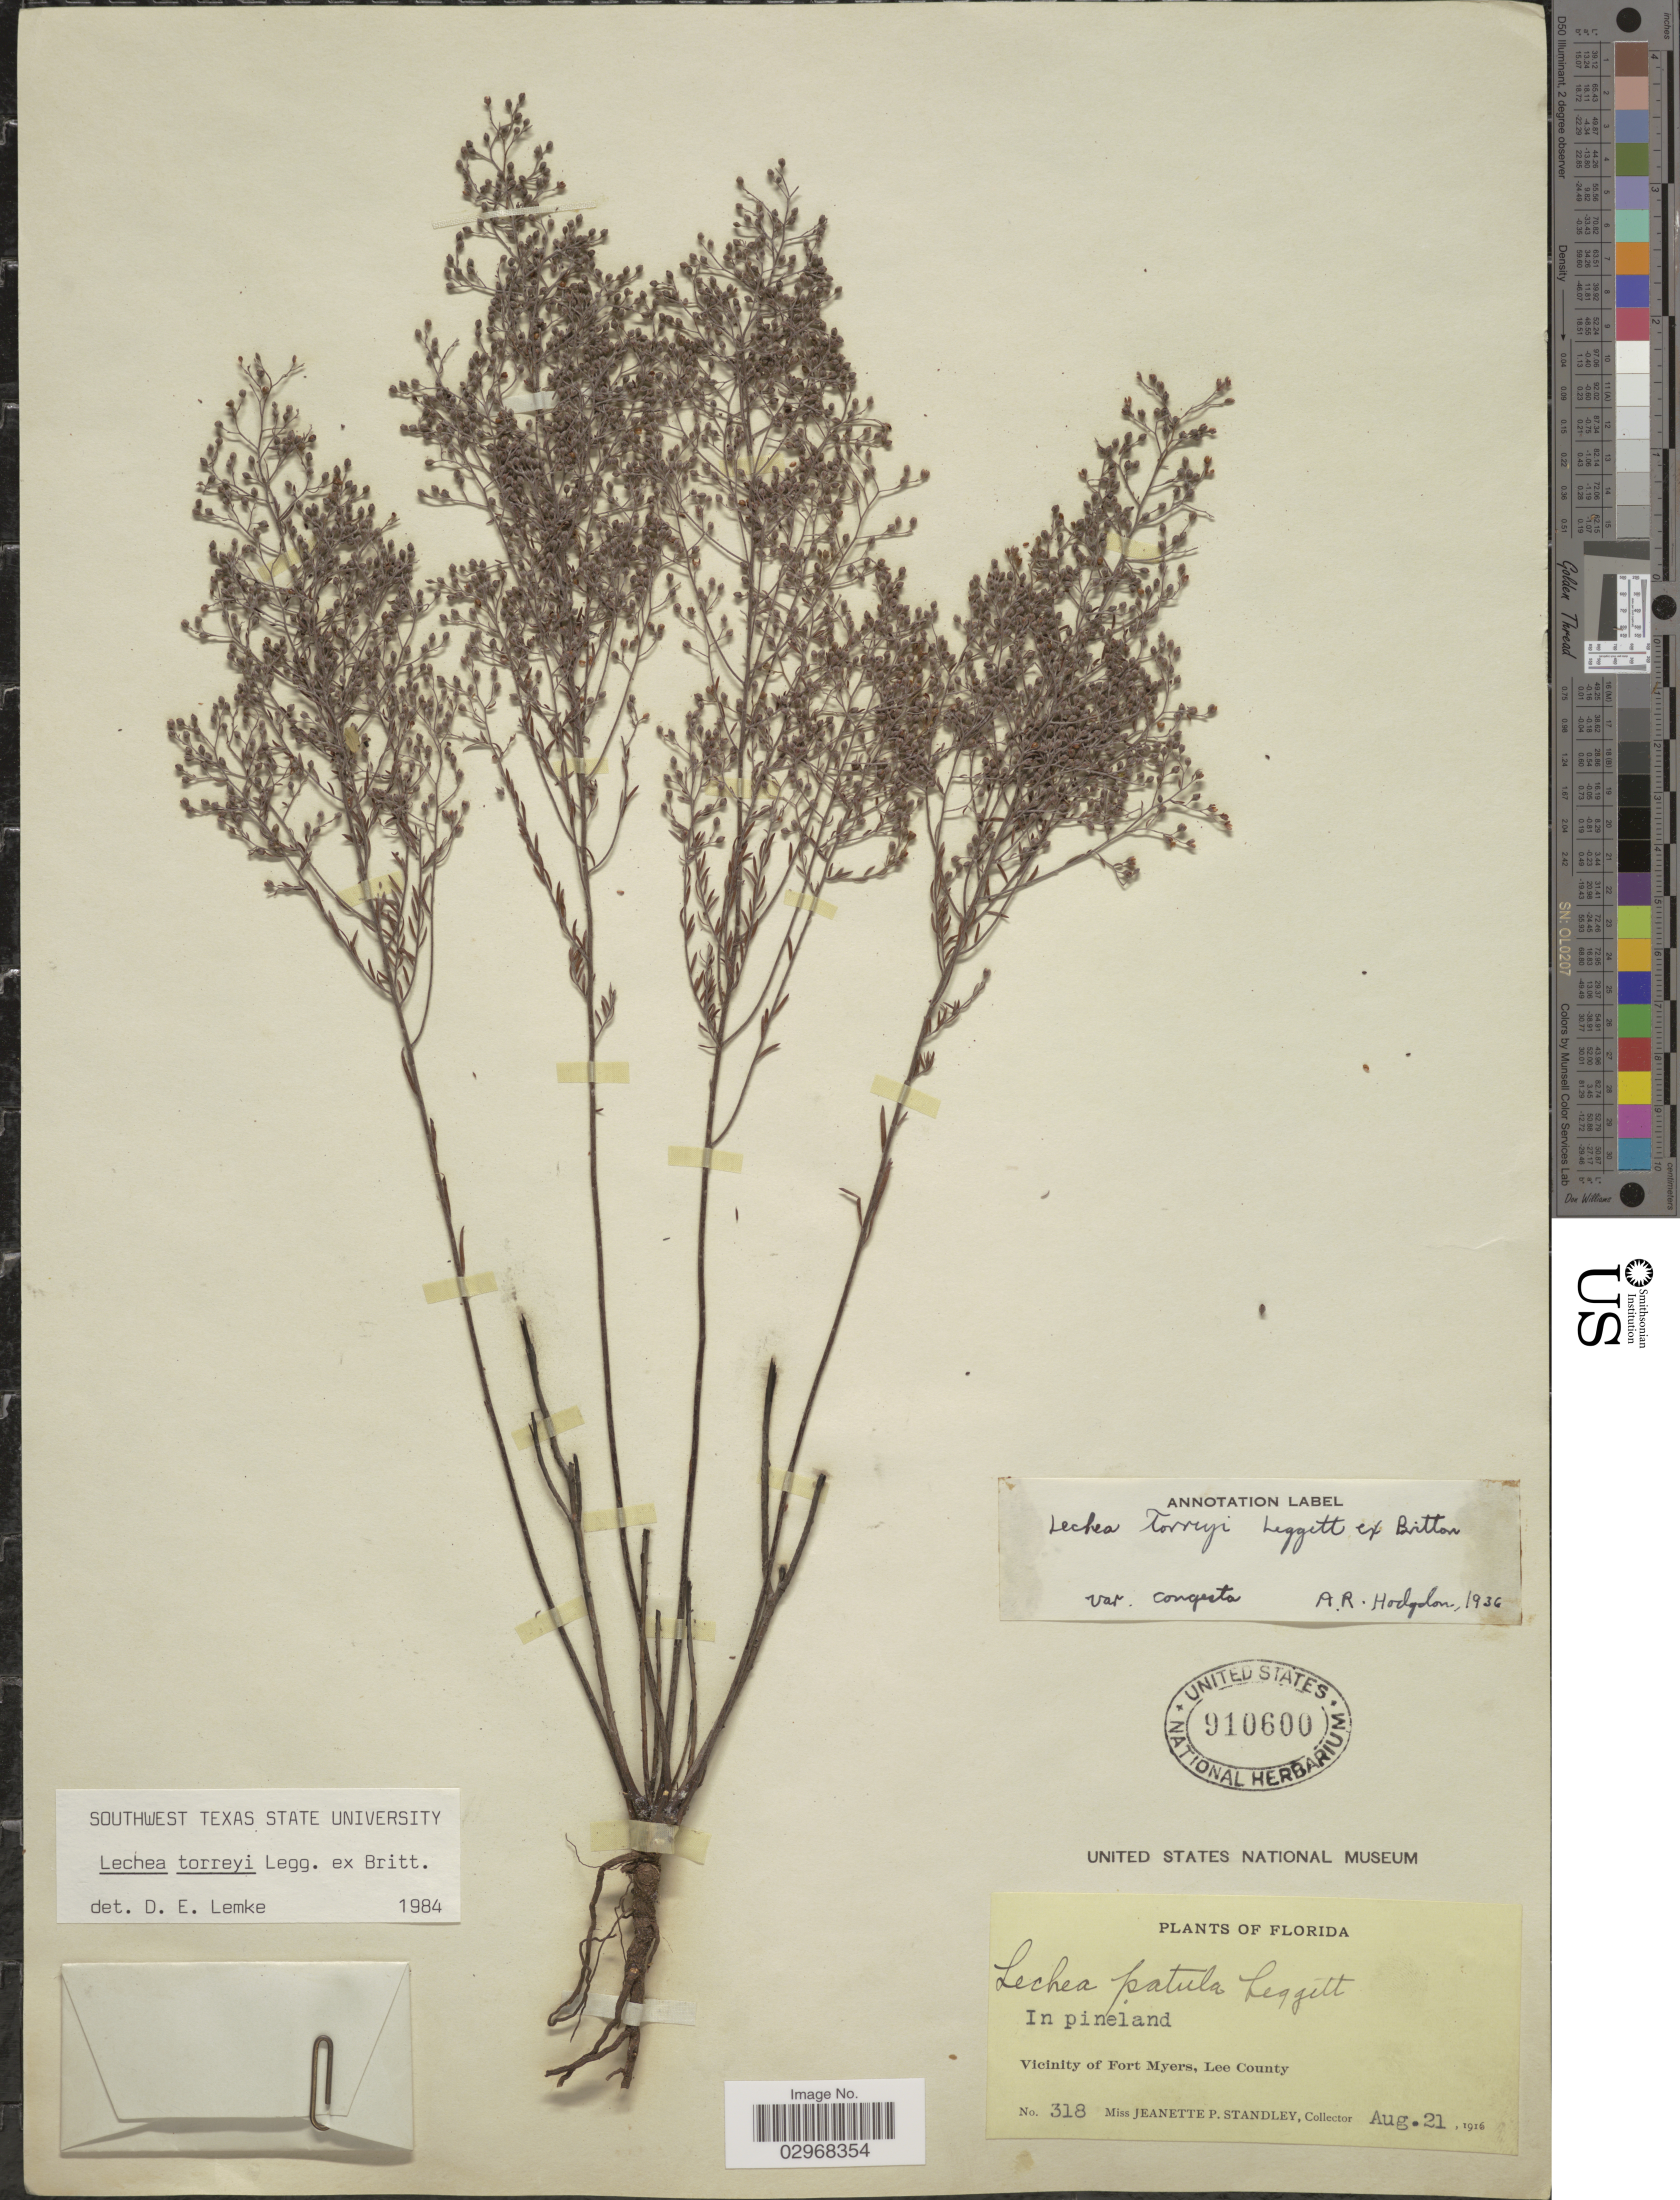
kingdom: Plantae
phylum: Tracheophyta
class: Magnoliopsida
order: Malvales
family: Cistaceae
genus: Lechea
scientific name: Lechea torreyi var. congesta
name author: Hodgdon ex D. E. Lemke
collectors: J. P. Standley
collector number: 318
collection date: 1916-08-21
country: United States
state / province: Florida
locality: In pineland. Vicinity of Fort Myers, Lee County.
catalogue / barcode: US 910600